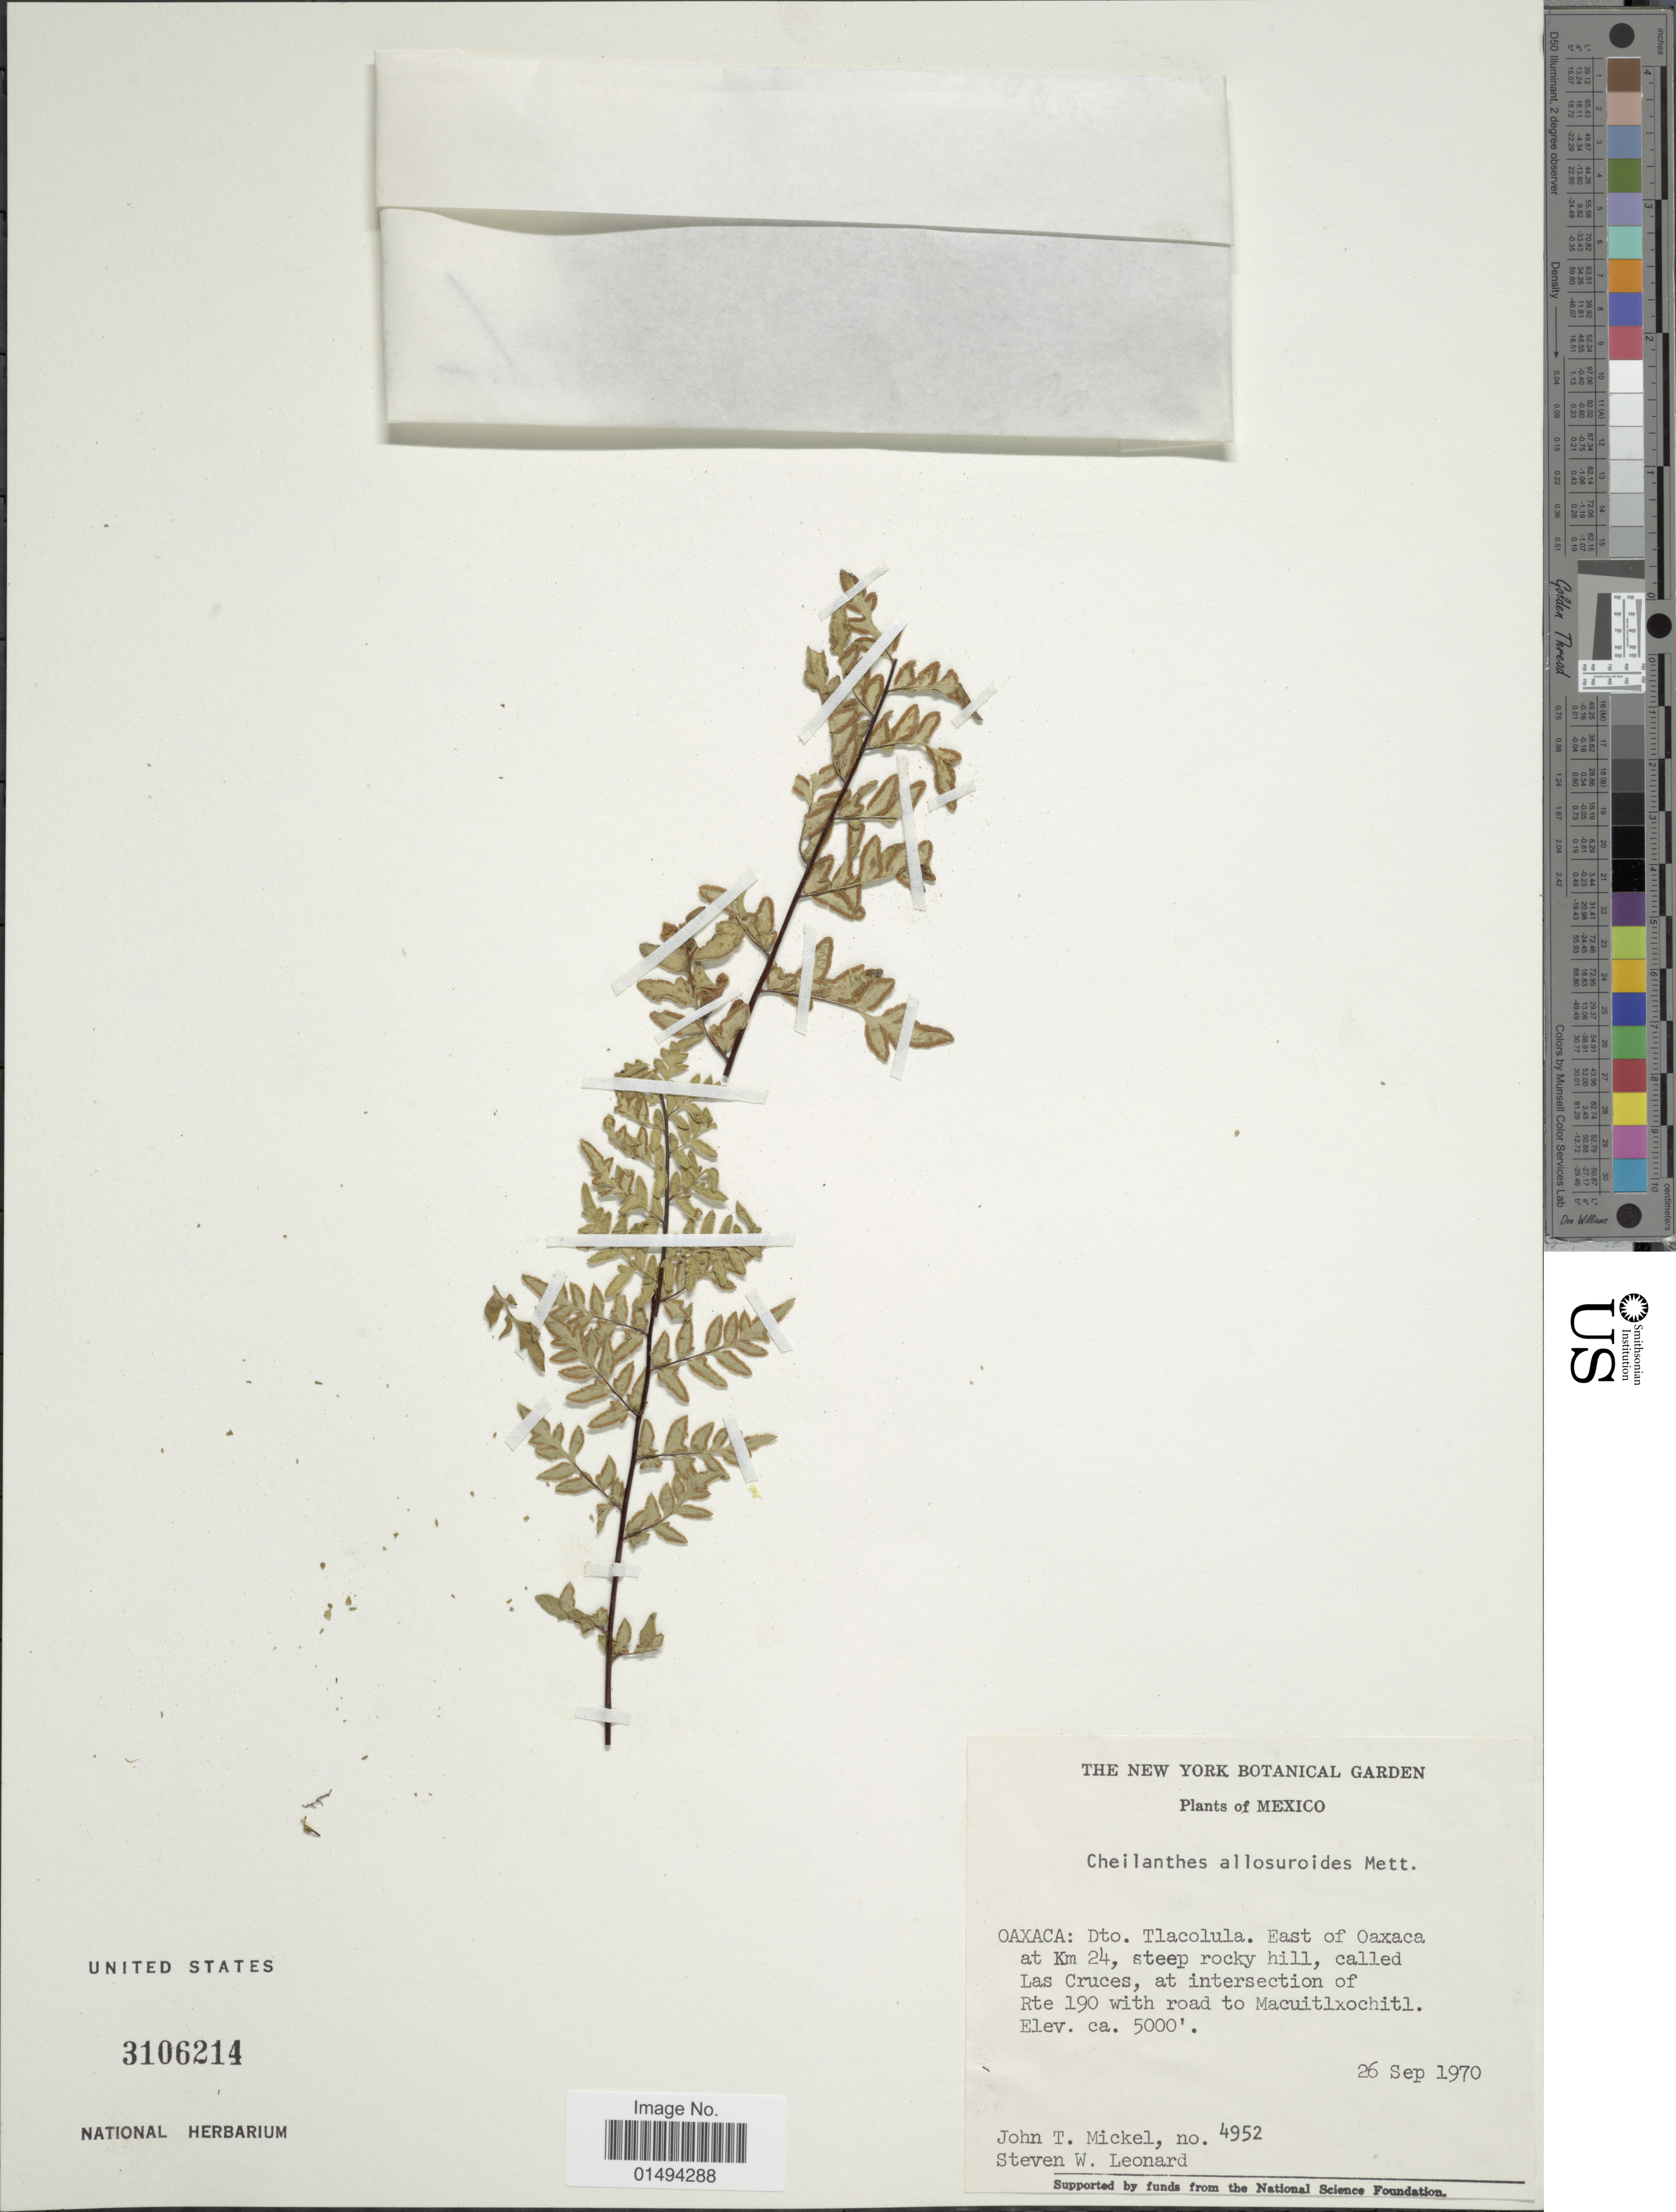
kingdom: Plantae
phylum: Tracheophyta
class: Polypodiopsida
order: Polypodiales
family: Pteridaceae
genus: Myriopteris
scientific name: Myriopteris allosuroides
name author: (Mett.) Grusz & Windham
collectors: J. T. Mickel & S. W. Leonard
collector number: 4952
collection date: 1970-09-26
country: Mexico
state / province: Oaxaca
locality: Dto. Tlacolula. East of Oaxaca at km 24. steep rocky hill, called Las Cruces, at intersection of Rte 190 with road to Macuitlxochitl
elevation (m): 1524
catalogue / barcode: US 3106214